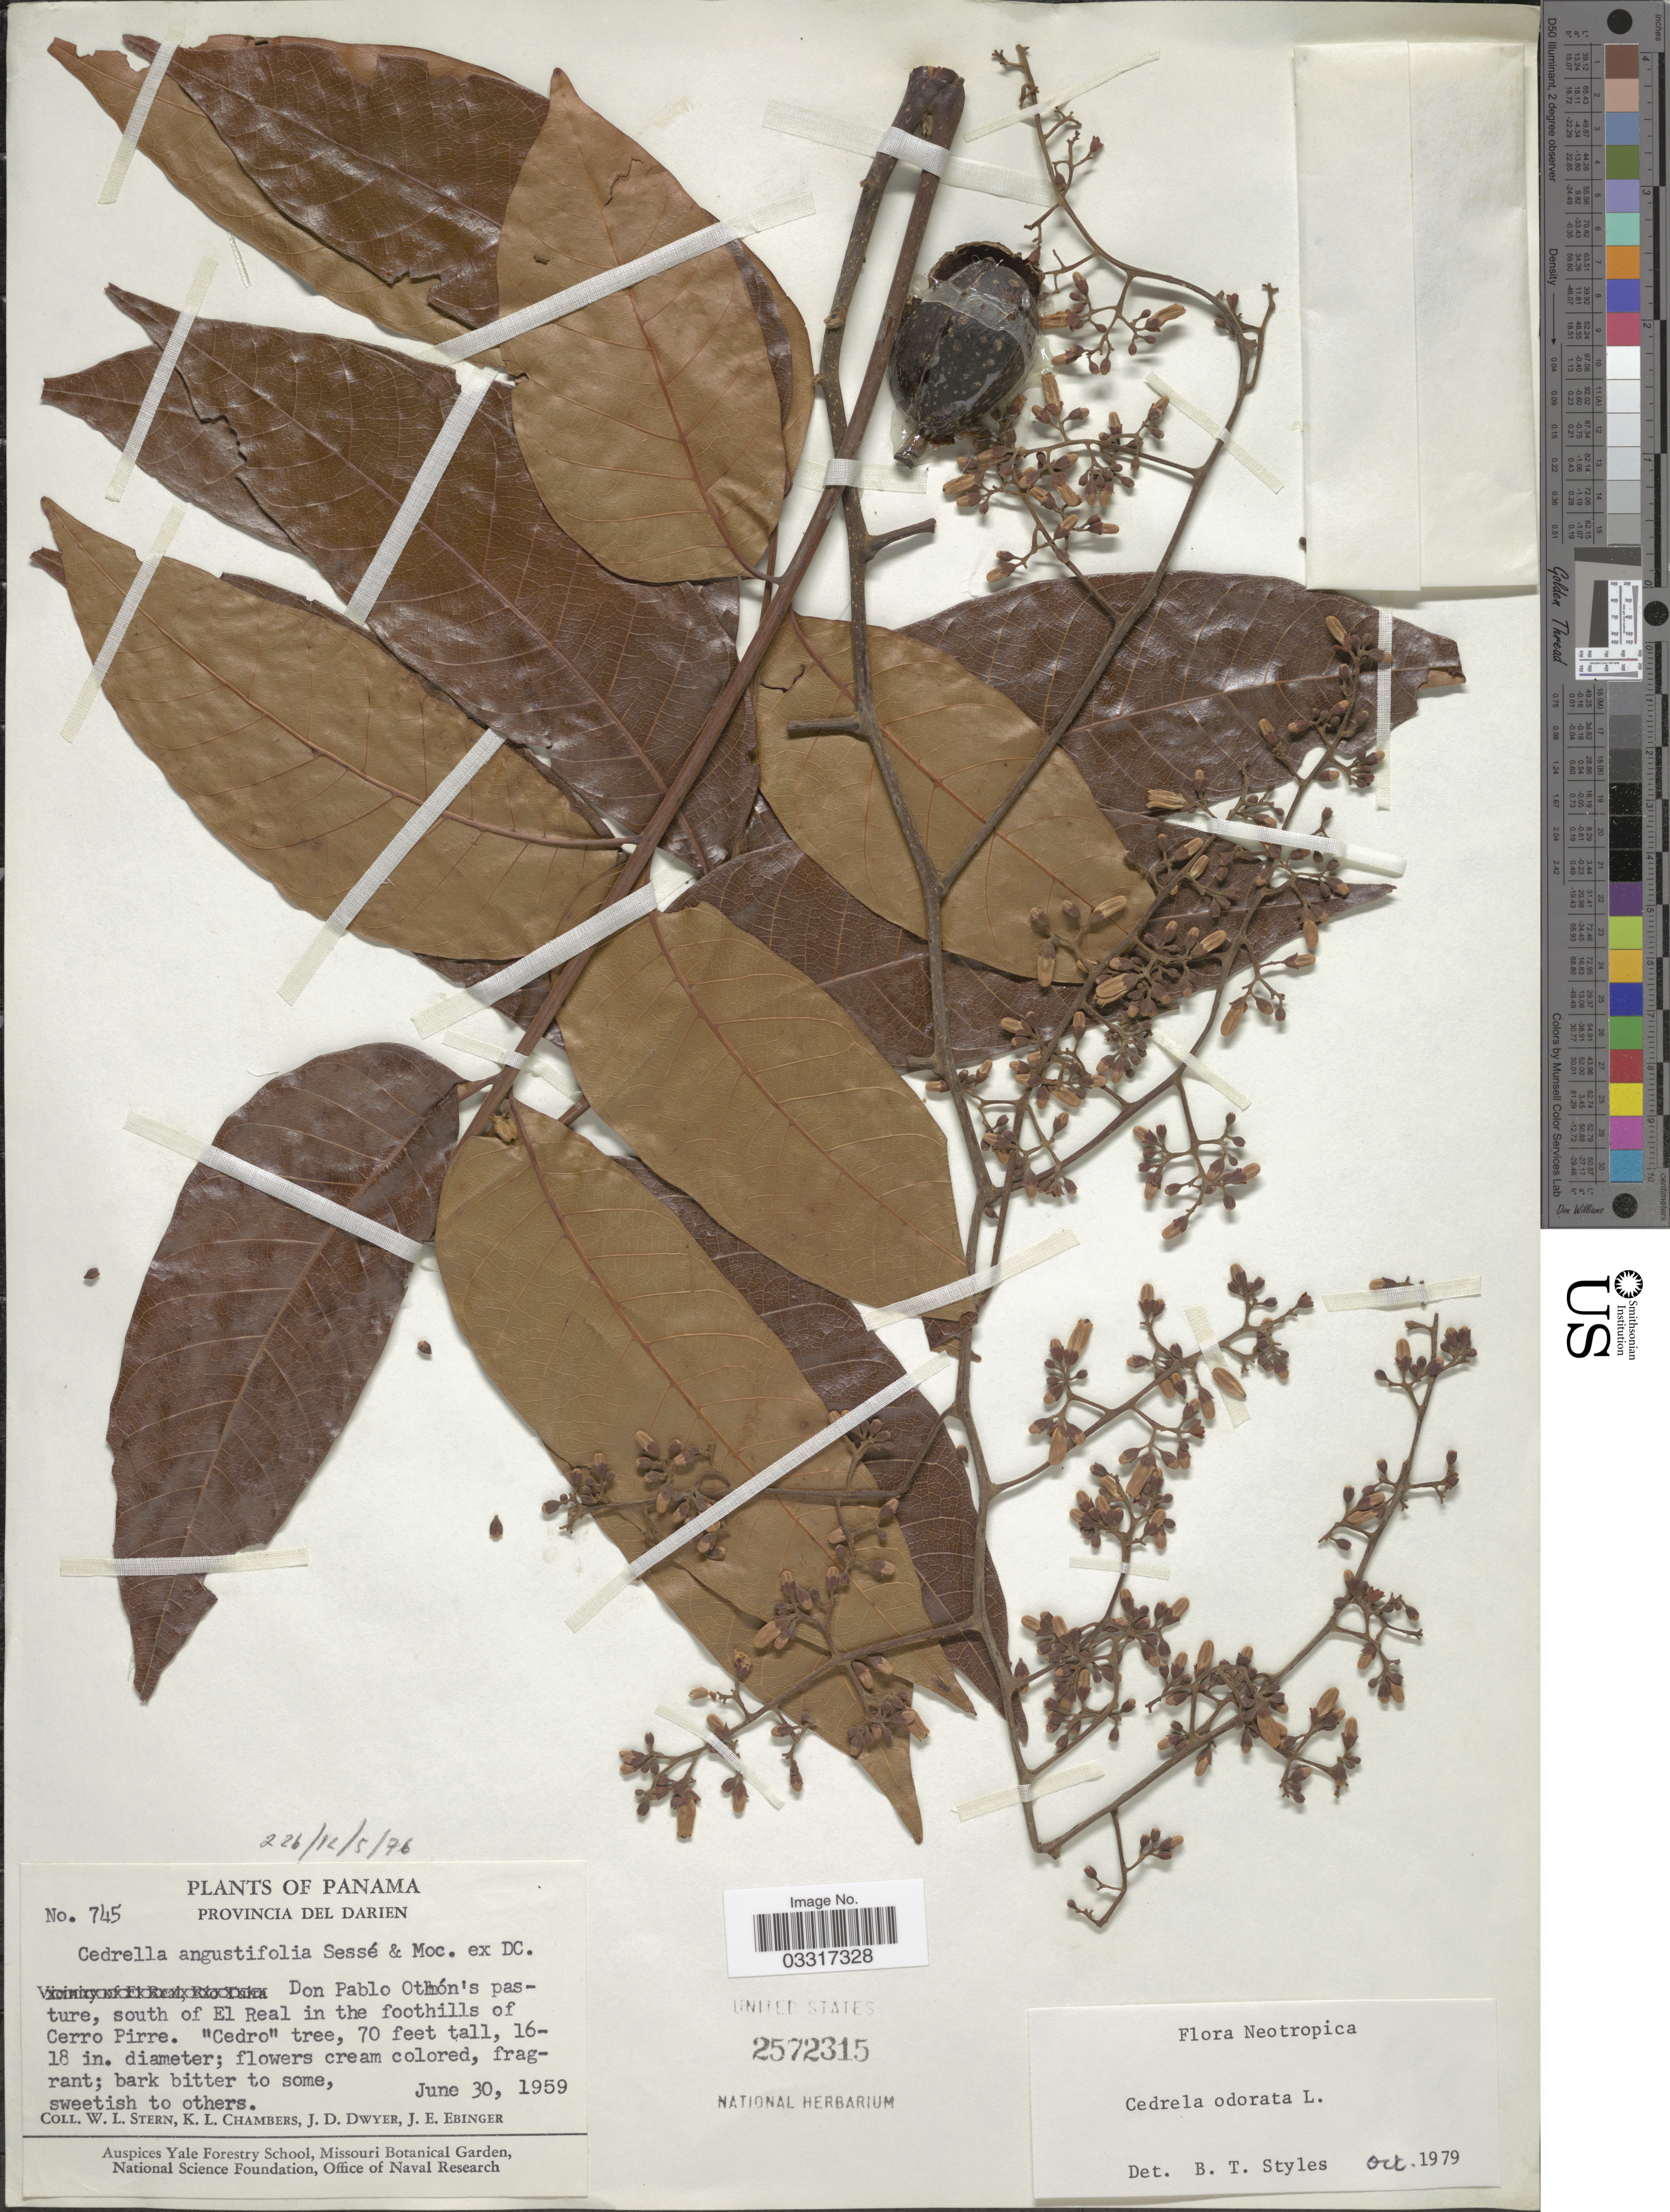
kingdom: Plantae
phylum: Tracheophyta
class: Magnoliopsida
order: Sapindales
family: Meliaceae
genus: Cedrela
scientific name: Cedrela odorata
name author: L.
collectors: W. L. Stern, K. Chambers, J. D. Dwyer & J. Ebinger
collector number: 745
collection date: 1959-06-30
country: Panama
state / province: Darién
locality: Don Pablo Othón's pasture, south of El Real in the foothills of Cerro Pirre.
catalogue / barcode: US 2572315